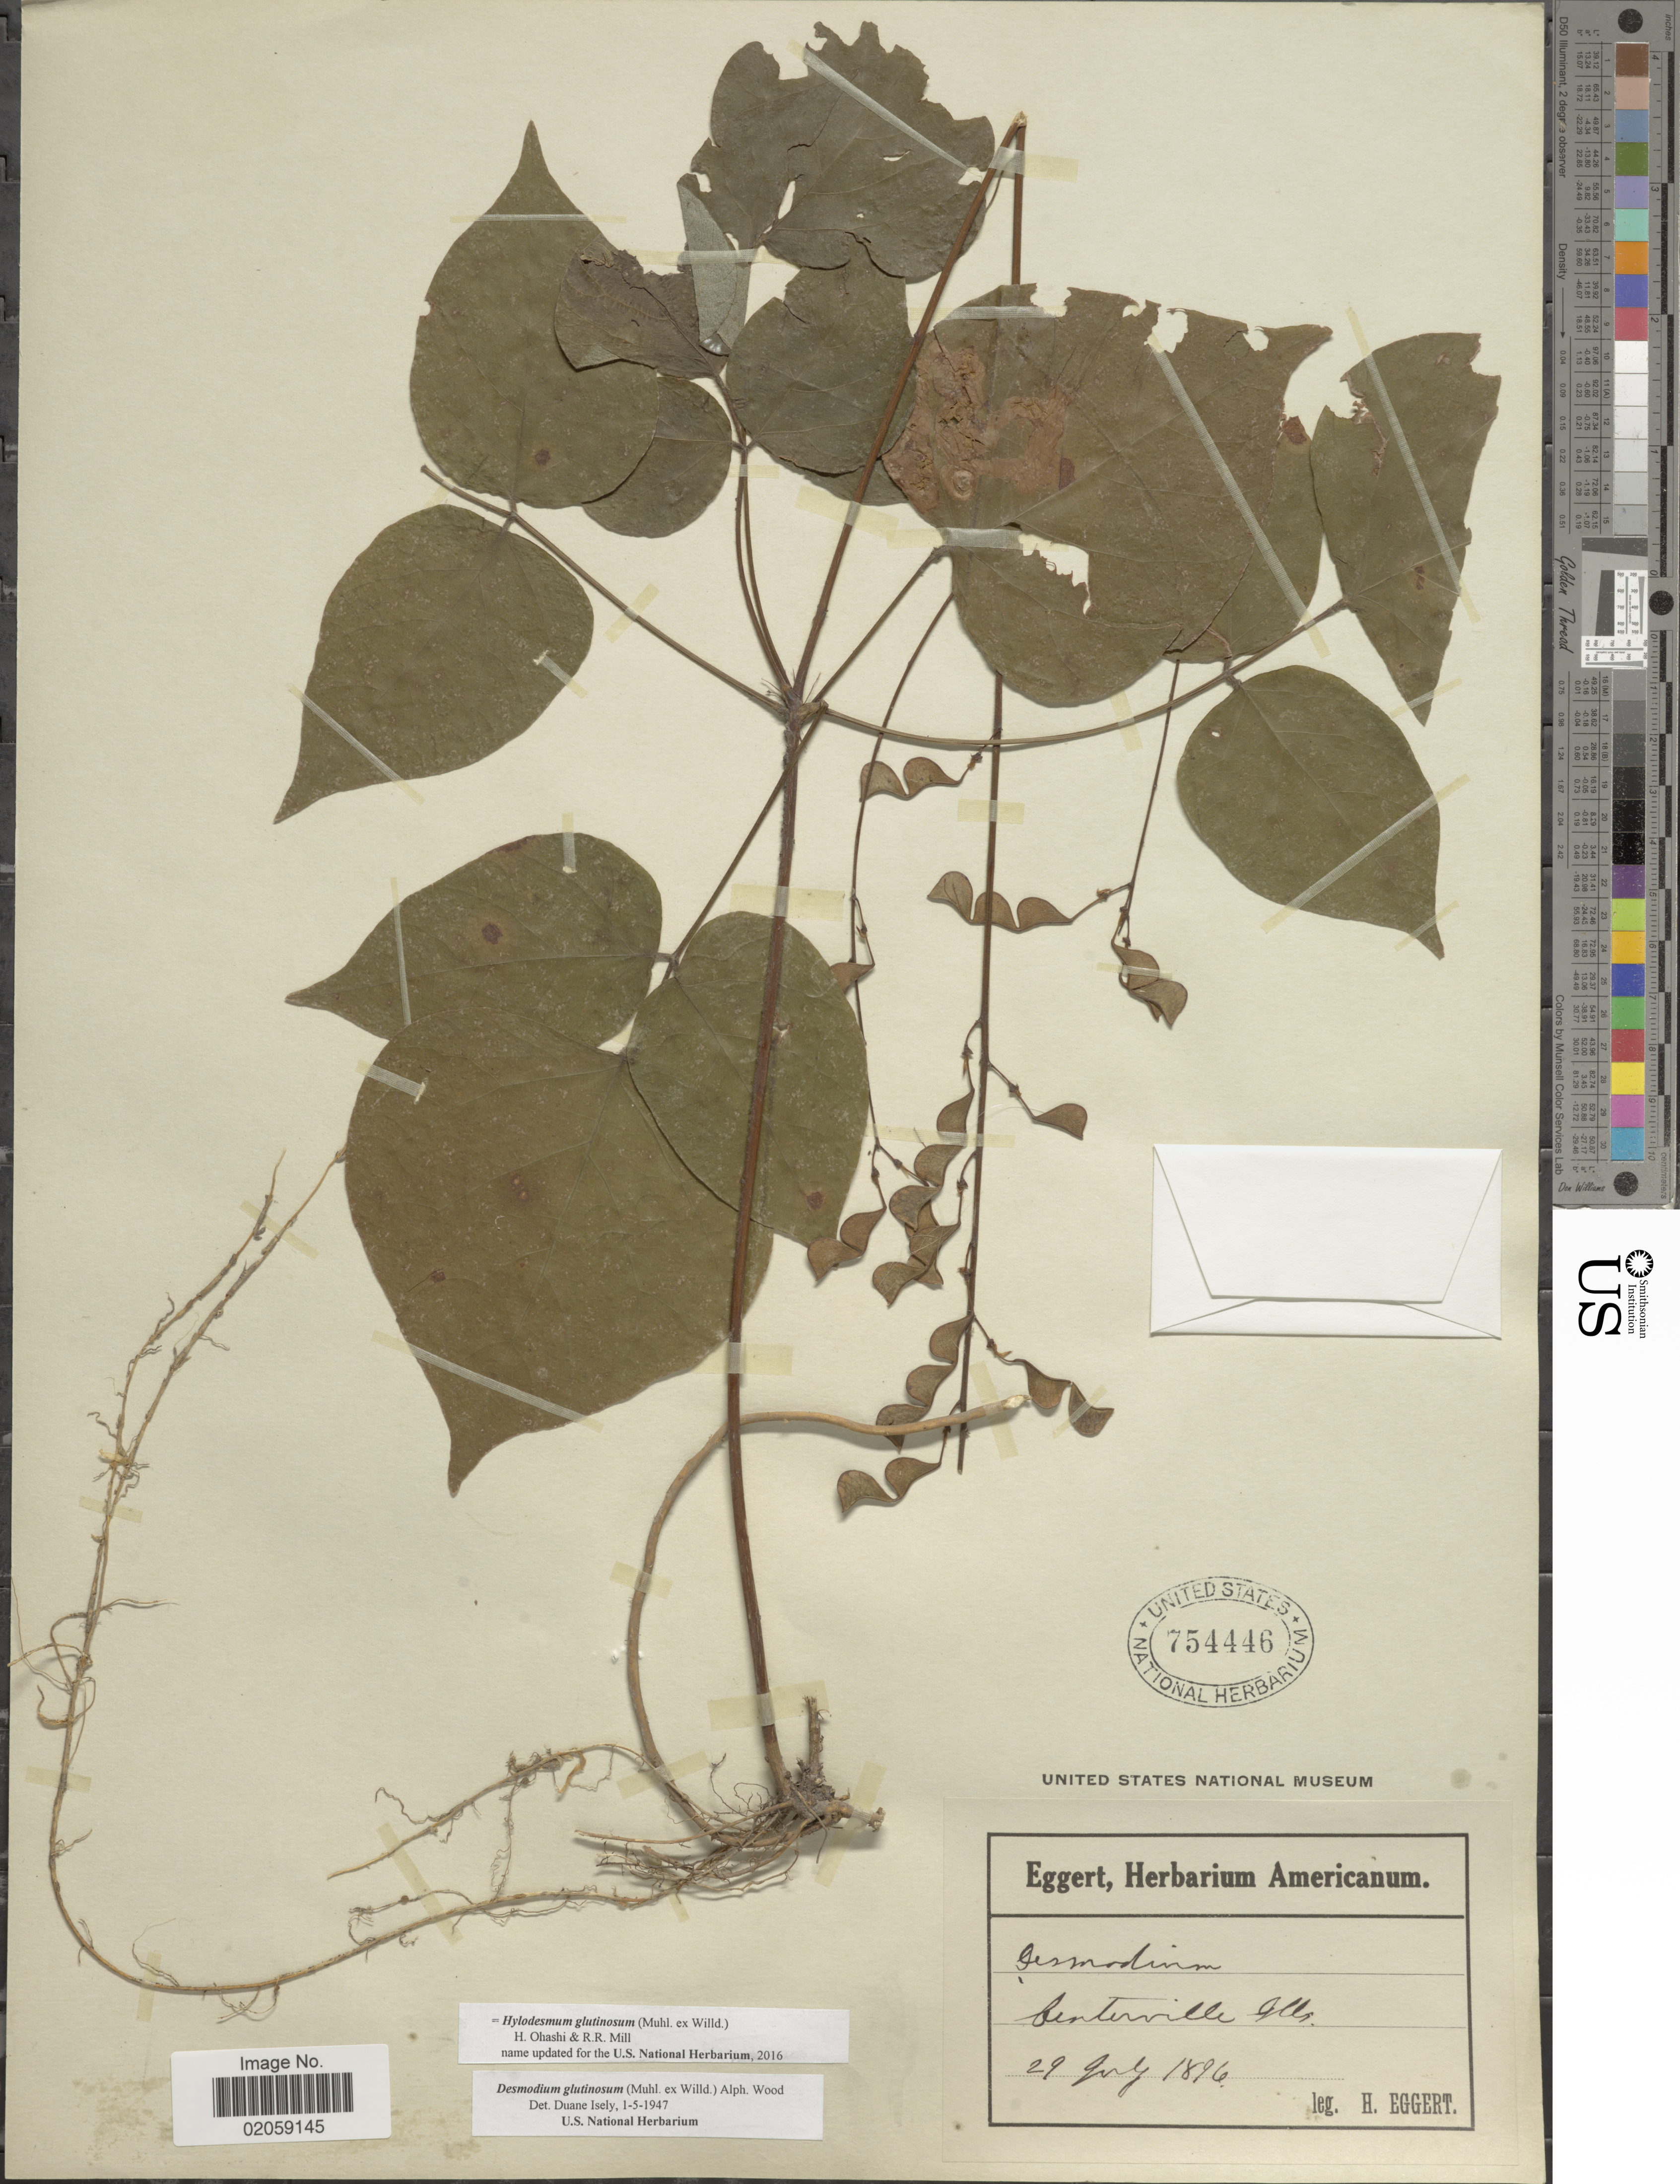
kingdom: Plantae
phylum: Tracheophyta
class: Magnoliopsida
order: Fabales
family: Fabaceae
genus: Hylodesmum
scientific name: Hylodesmum glutinosum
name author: (Muhl. ex Willd.) H. Ohashi & R.R. Mill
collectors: H. Eggert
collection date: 1896-07-29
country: United States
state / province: Illinois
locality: Centerville Ills.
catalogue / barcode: US 754446